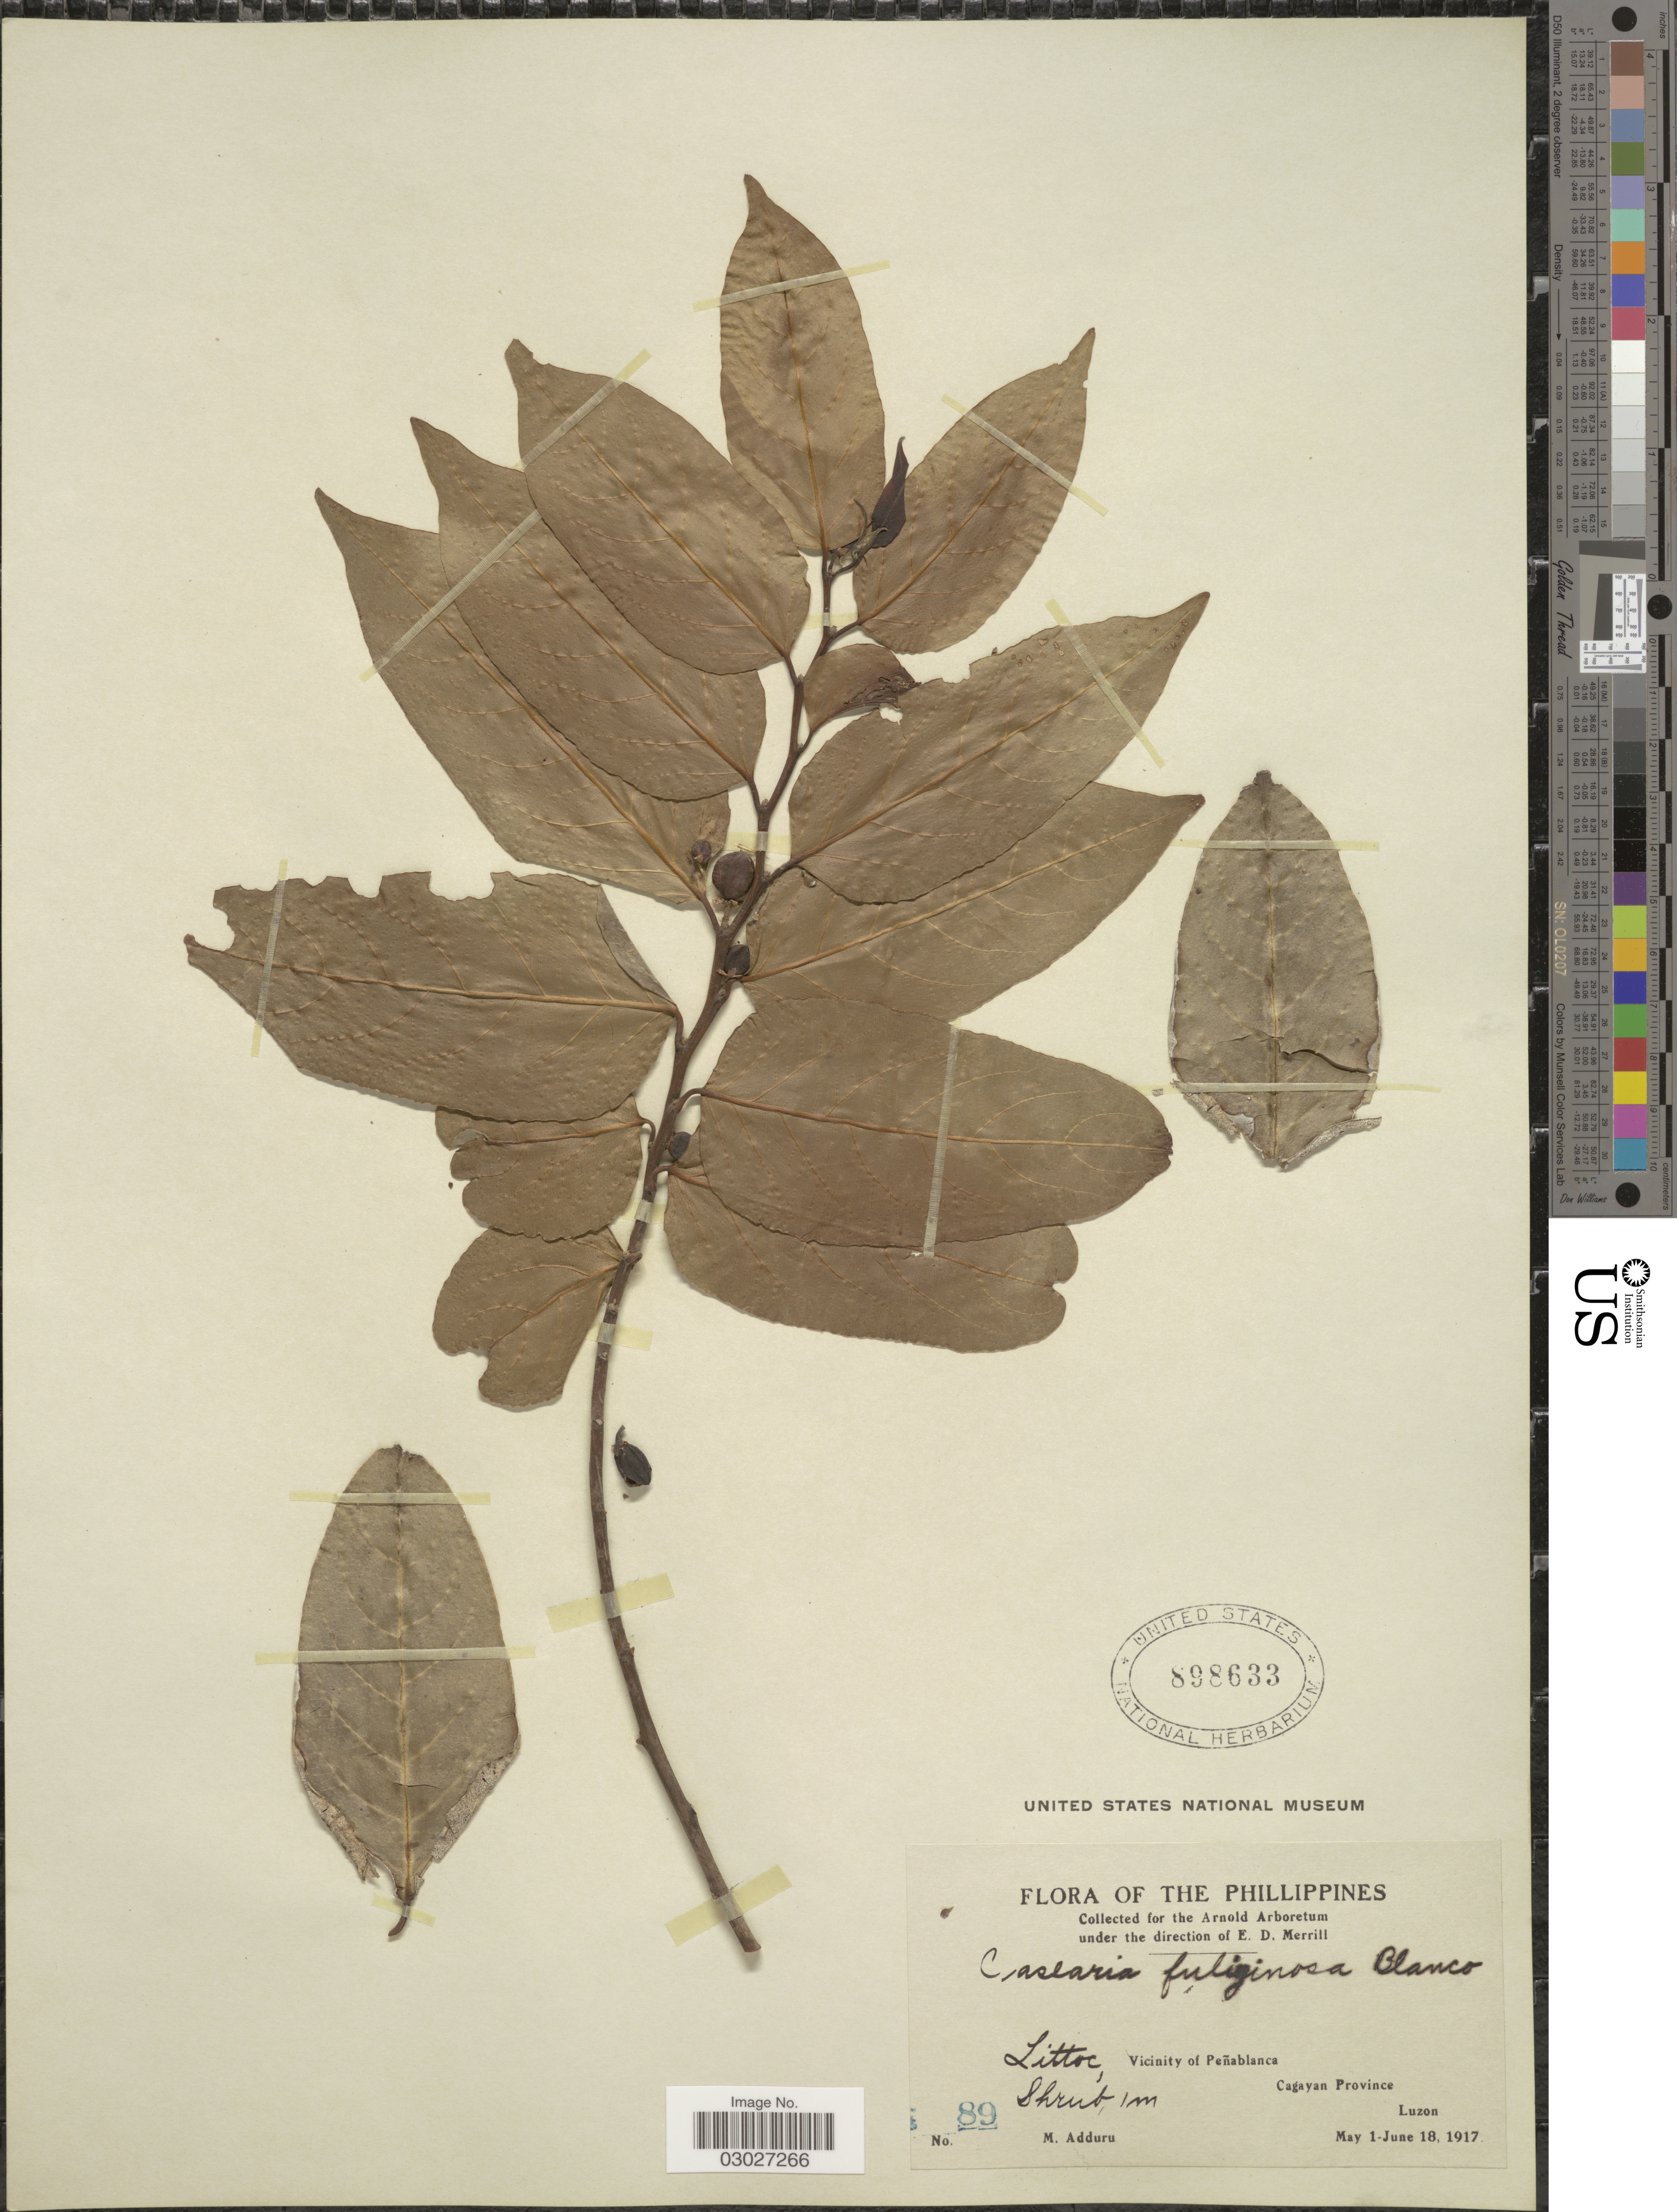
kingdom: Plantae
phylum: Tracheophyta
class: Magnoliopsida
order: Malpighiales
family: Salicaceae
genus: Casearia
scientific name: Casearia fuliginosa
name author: (Blanco) Blanco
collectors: M. Adduru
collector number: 89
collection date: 1917-05-01/1917-06-18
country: Philippines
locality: Littoc, Vicinity of Peñablanca, Cagayan Province, Luzon.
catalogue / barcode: US 898633